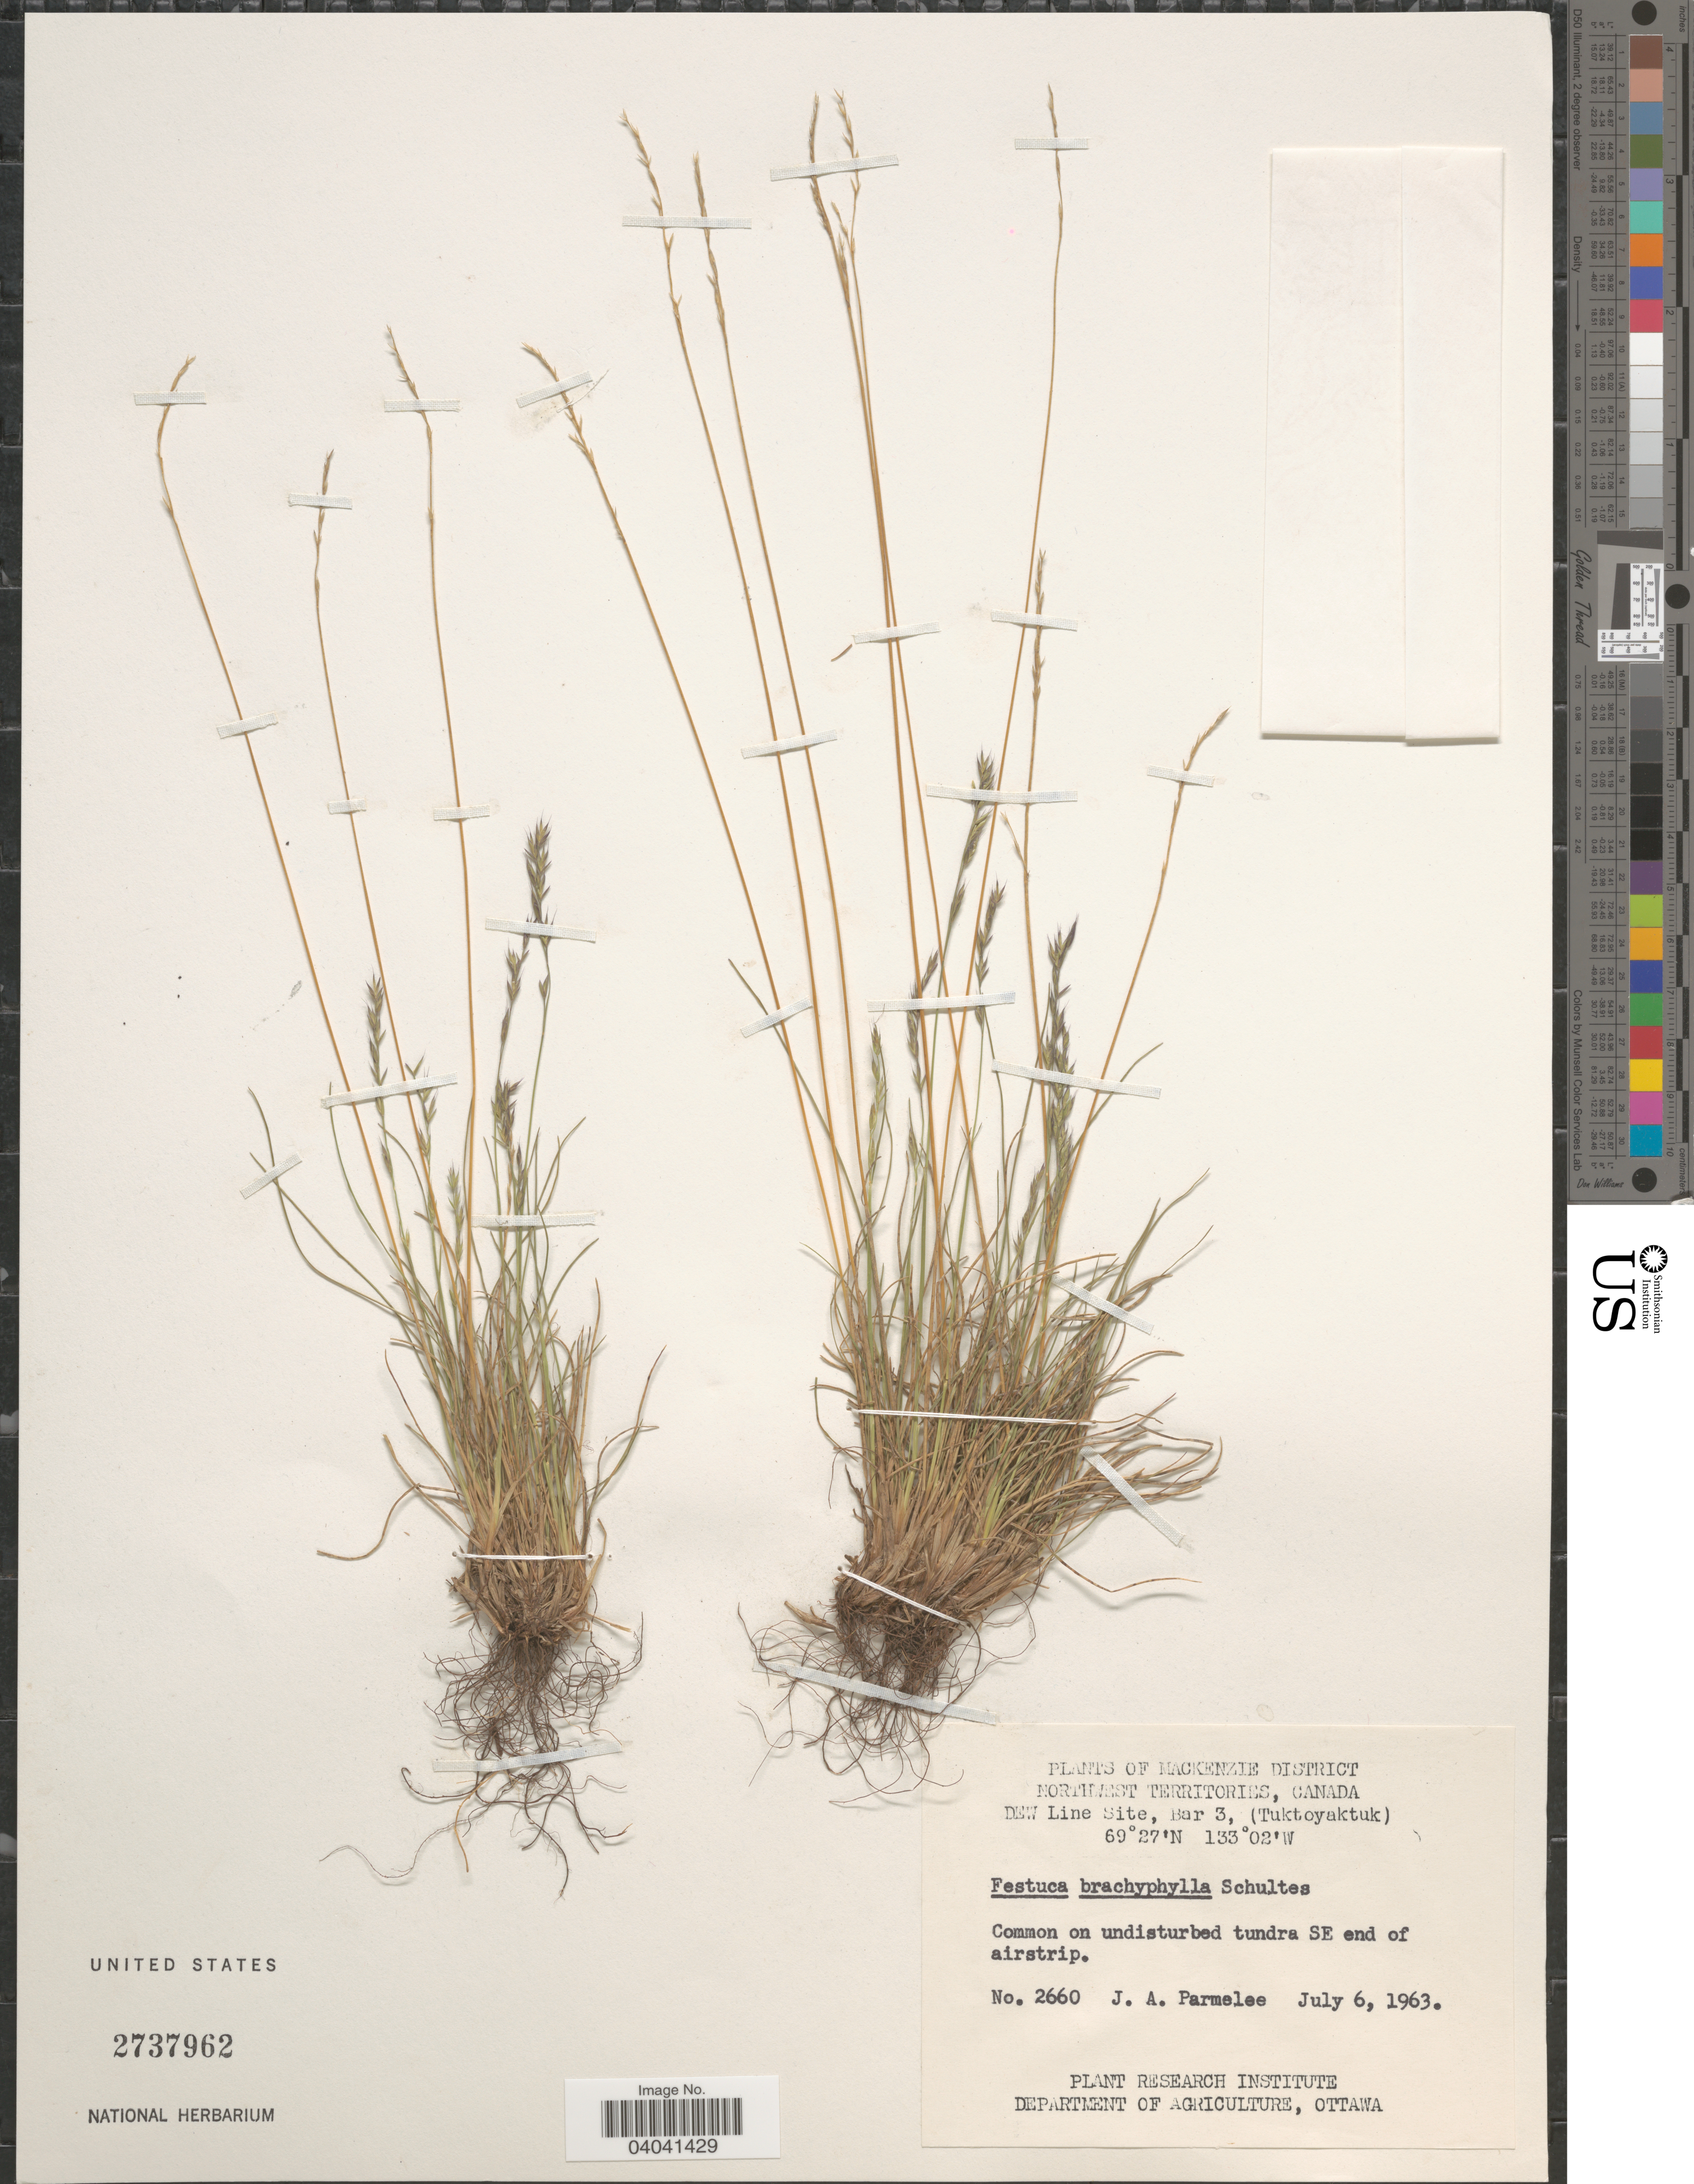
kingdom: Plantae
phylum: Tracheophyta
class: Liliopsida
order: Poales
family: Poaceae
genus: Festuca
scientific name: Festuca brachyphylla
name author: Schult. & Schult. f.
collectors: J. A. Parmelee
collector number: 2660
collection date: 1963-07-06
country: Canada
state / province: Northwest Territories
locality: Mackenzie District. DEW Line Site, Bar 3, (Tuktoyaktuk). On undisturbed tundra SE end of airstrip.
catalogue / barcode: US 2737962